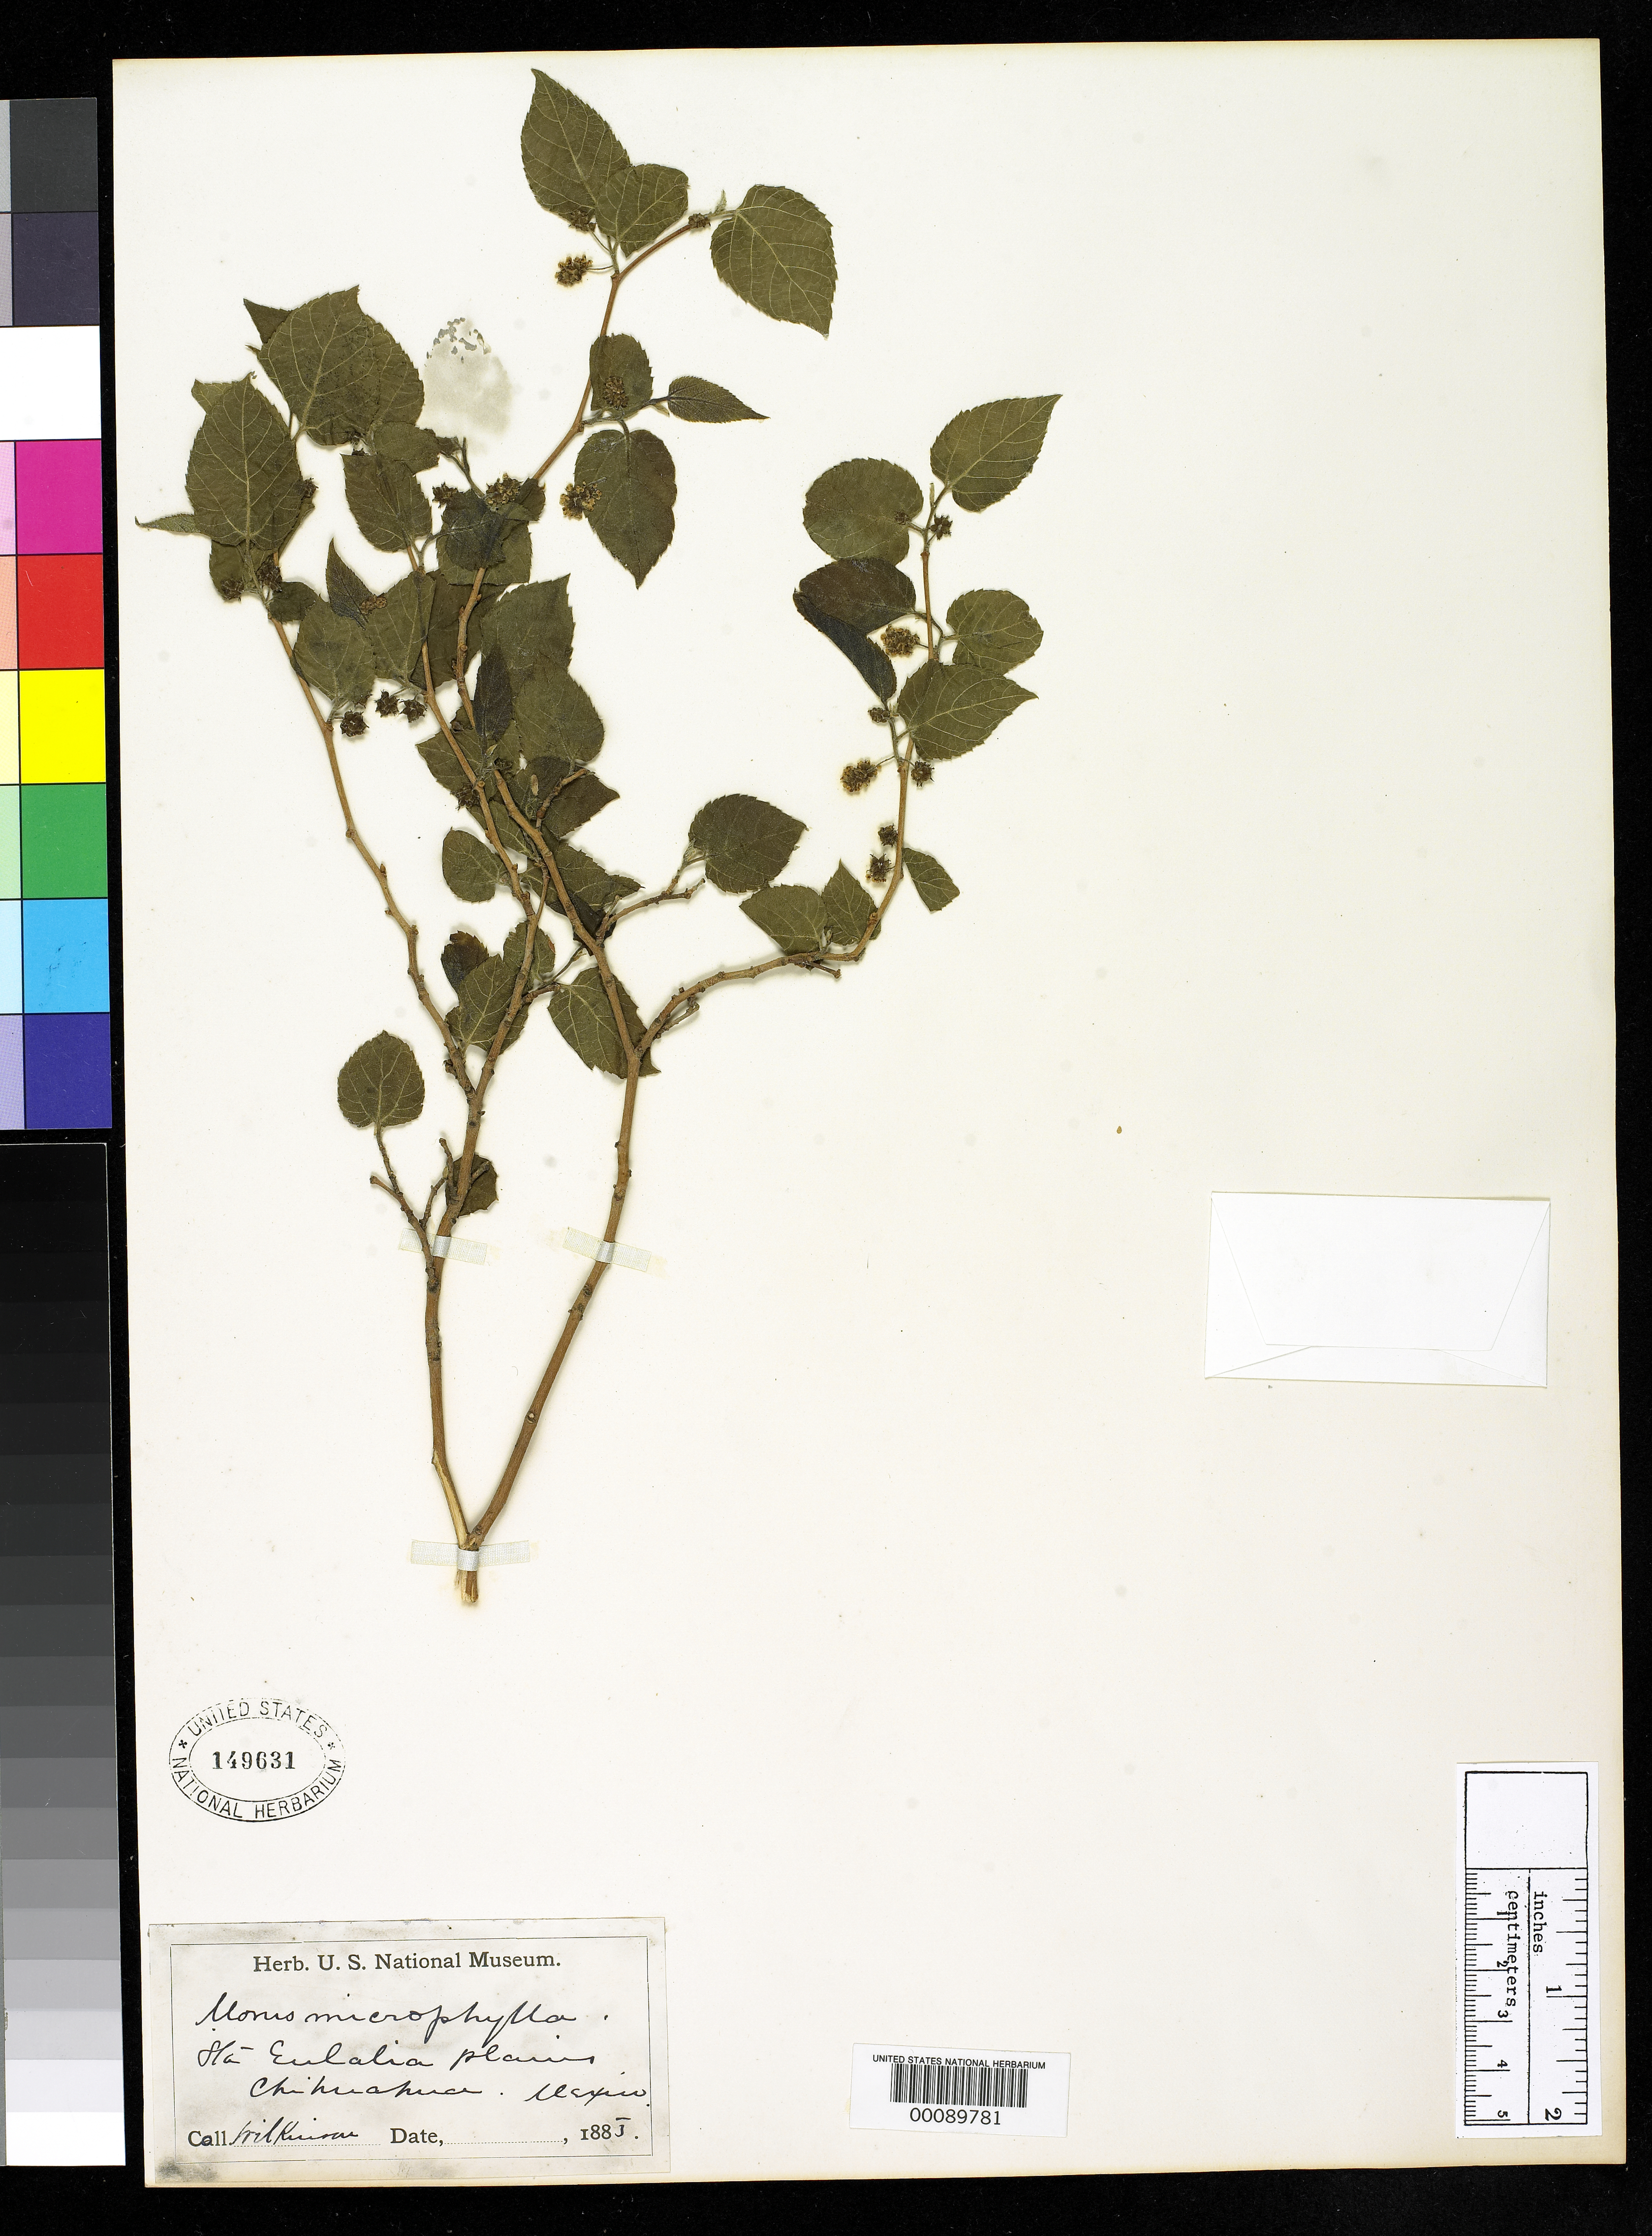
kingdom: Plantae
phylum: Tracheophyta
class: Magnoliopsida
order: Rosales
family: Moraceae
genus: Morus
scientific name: Morus microphilyra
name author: Greene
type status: Isotype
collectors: E. Wilkinson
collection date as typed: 1885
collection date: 1885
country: Mexico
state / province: Chihuahua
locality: Santa Eulalia Plains.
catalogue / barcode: US 149631